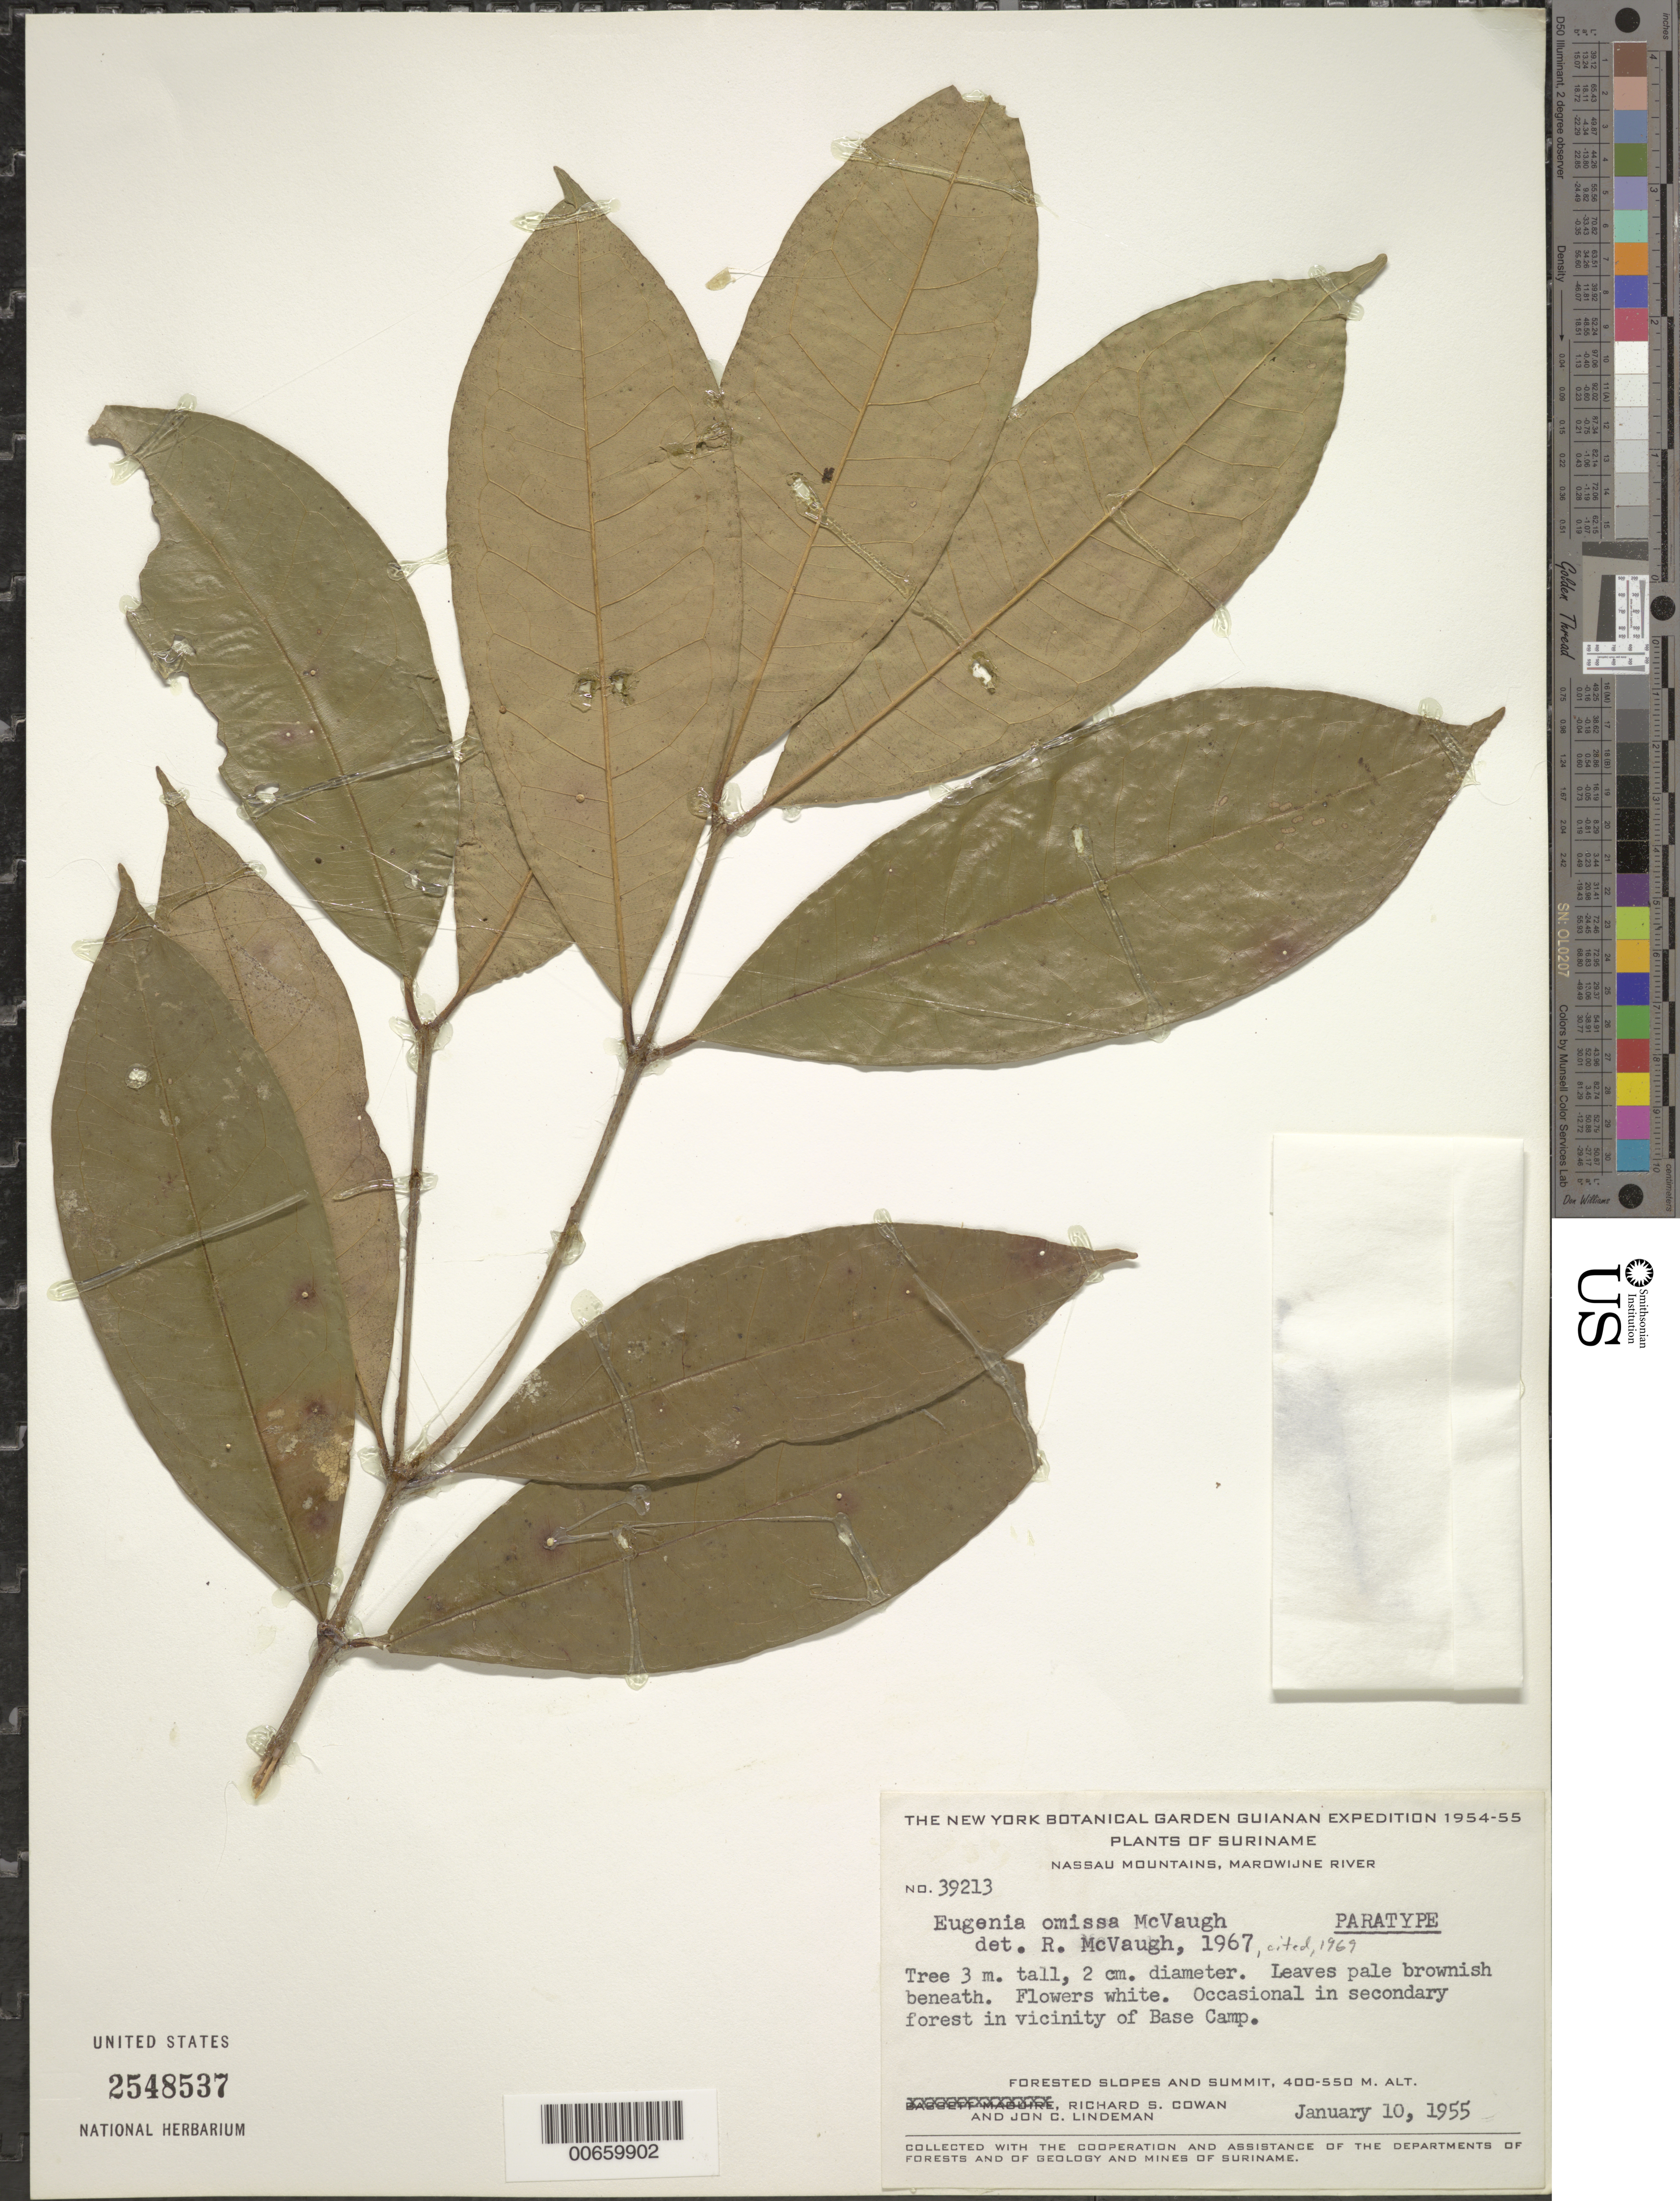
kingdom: Plantae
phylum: Tracheophyta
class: Magnoliopsida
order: Myrtales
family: Myrtaceae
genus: Eugenia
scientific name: Eugenia omissa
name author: McVaugh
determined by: McVaugh, R.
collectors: R. S. Cowan & J. C. Lindeman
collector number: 39213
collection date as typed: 10-Jan-55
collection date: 1955-01-10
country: Suriname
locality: Nassau Mts., Marowijne R., near Base Camp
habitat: Secondary forest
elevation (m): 400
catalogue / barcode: US 2548537